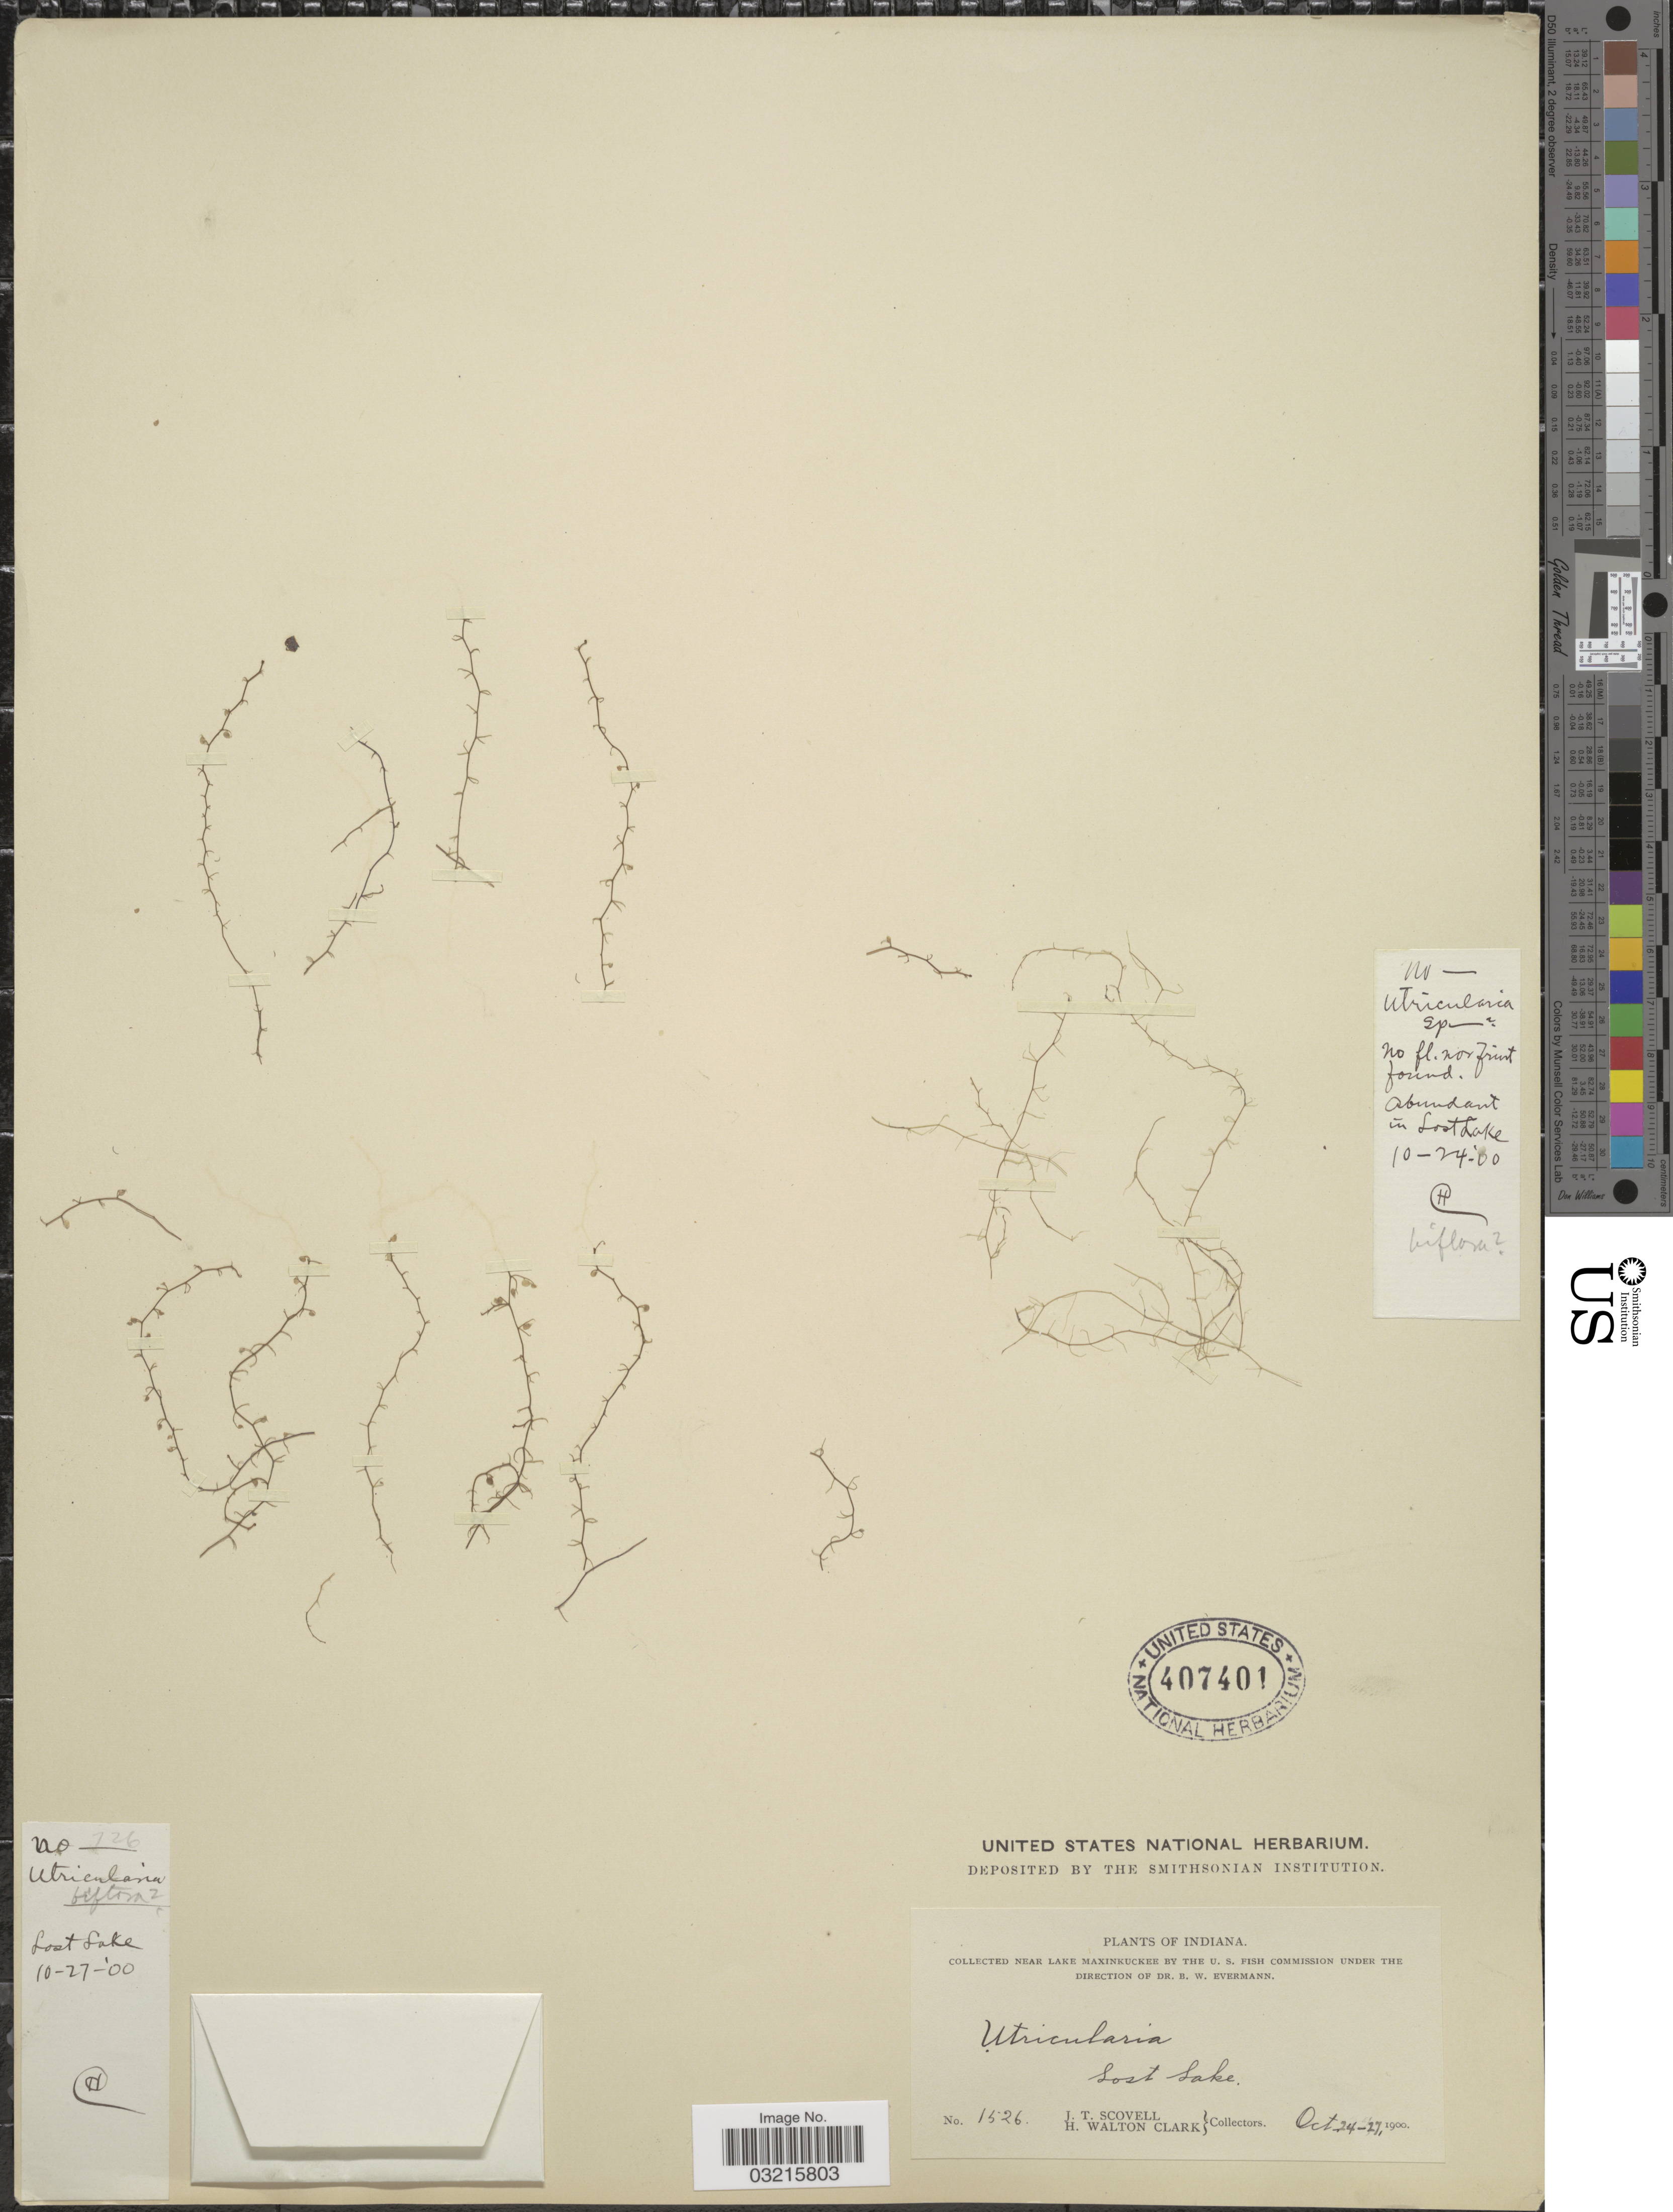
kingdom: Plantae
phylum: Tracheophyta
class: Magnoliopsida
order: Lamiales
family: Lentibulariaceae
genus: Utricularia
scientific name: Utricularia sp.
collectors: J. T. Scovell & H. W. Clark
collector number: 1526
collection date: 1900-10-24/1900-10-27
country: United States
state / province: Indiana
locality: Lost Lake.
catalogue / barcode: US 407401